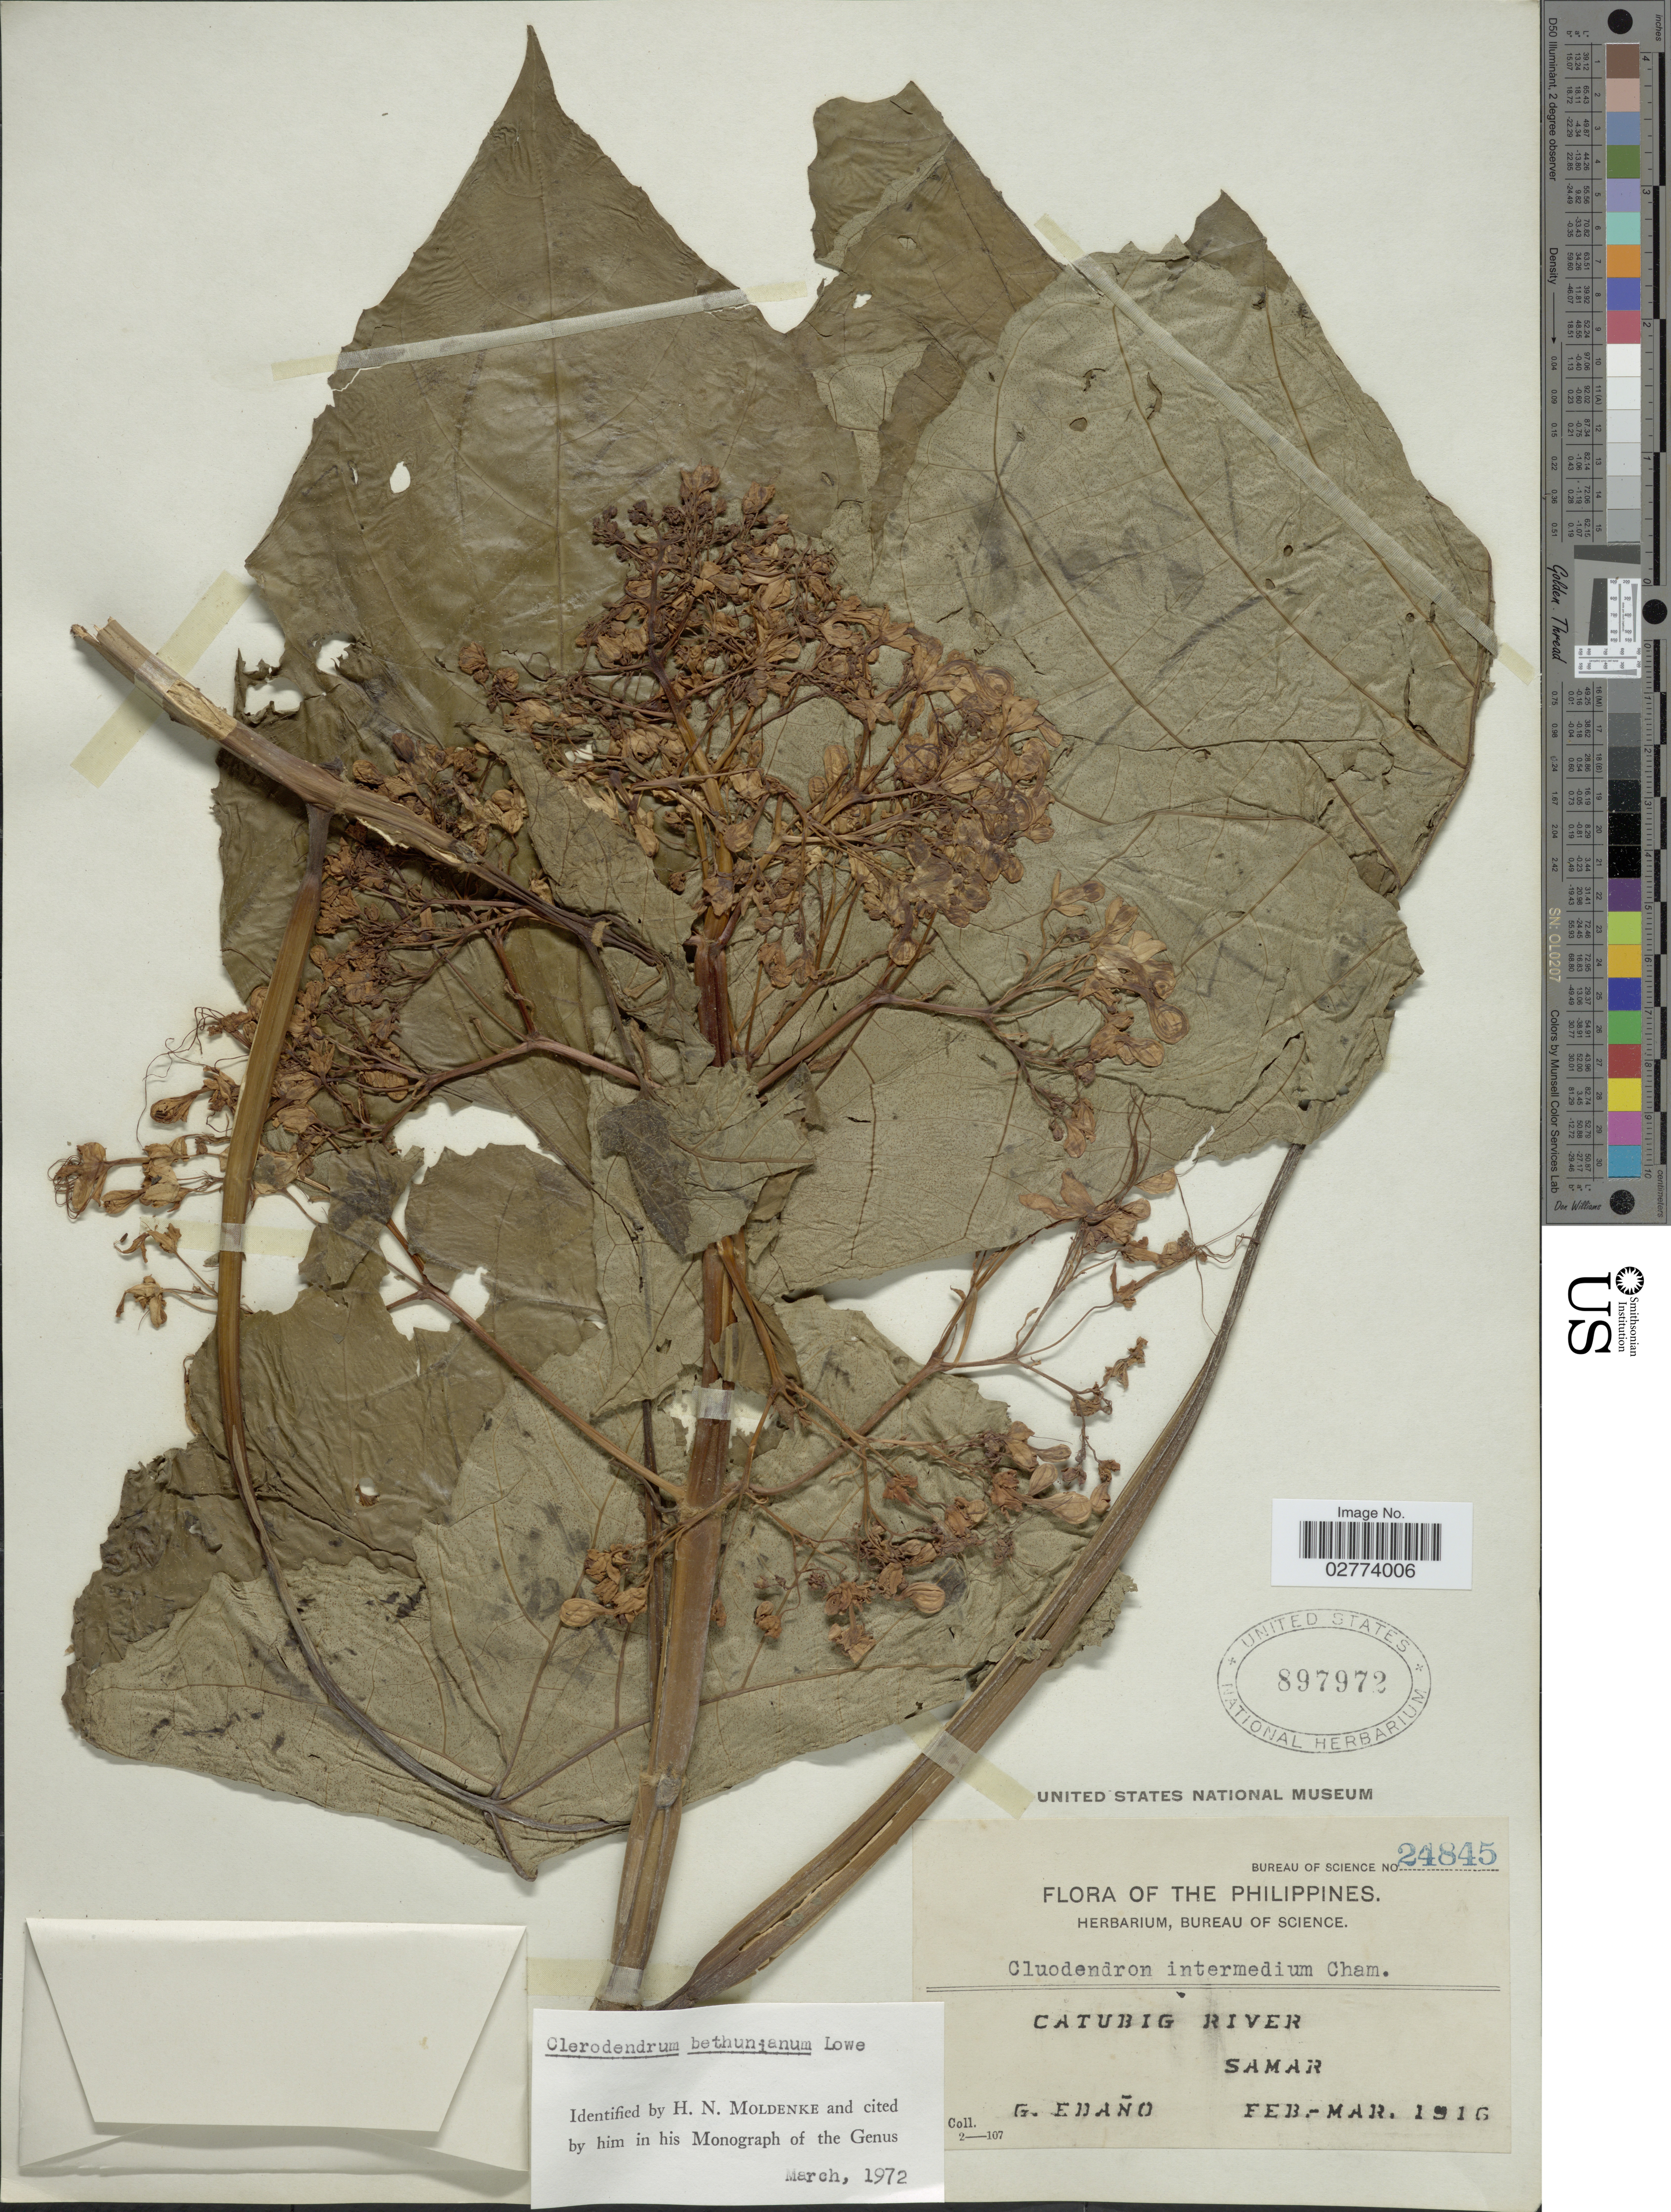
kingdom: Plantae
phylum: Tracheophyta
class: Magnoliopsida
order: Lamiales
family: Lamiaceae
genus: Clerodendrum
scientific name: Clerodendrum bethuneanum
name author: H. Low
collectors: G. Edaño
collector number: Bureau of Science24845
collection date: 1916-02/1916-03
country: Philippines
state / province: Eastern Visayas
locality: Catubig River, Samar.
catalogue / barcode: US 897972